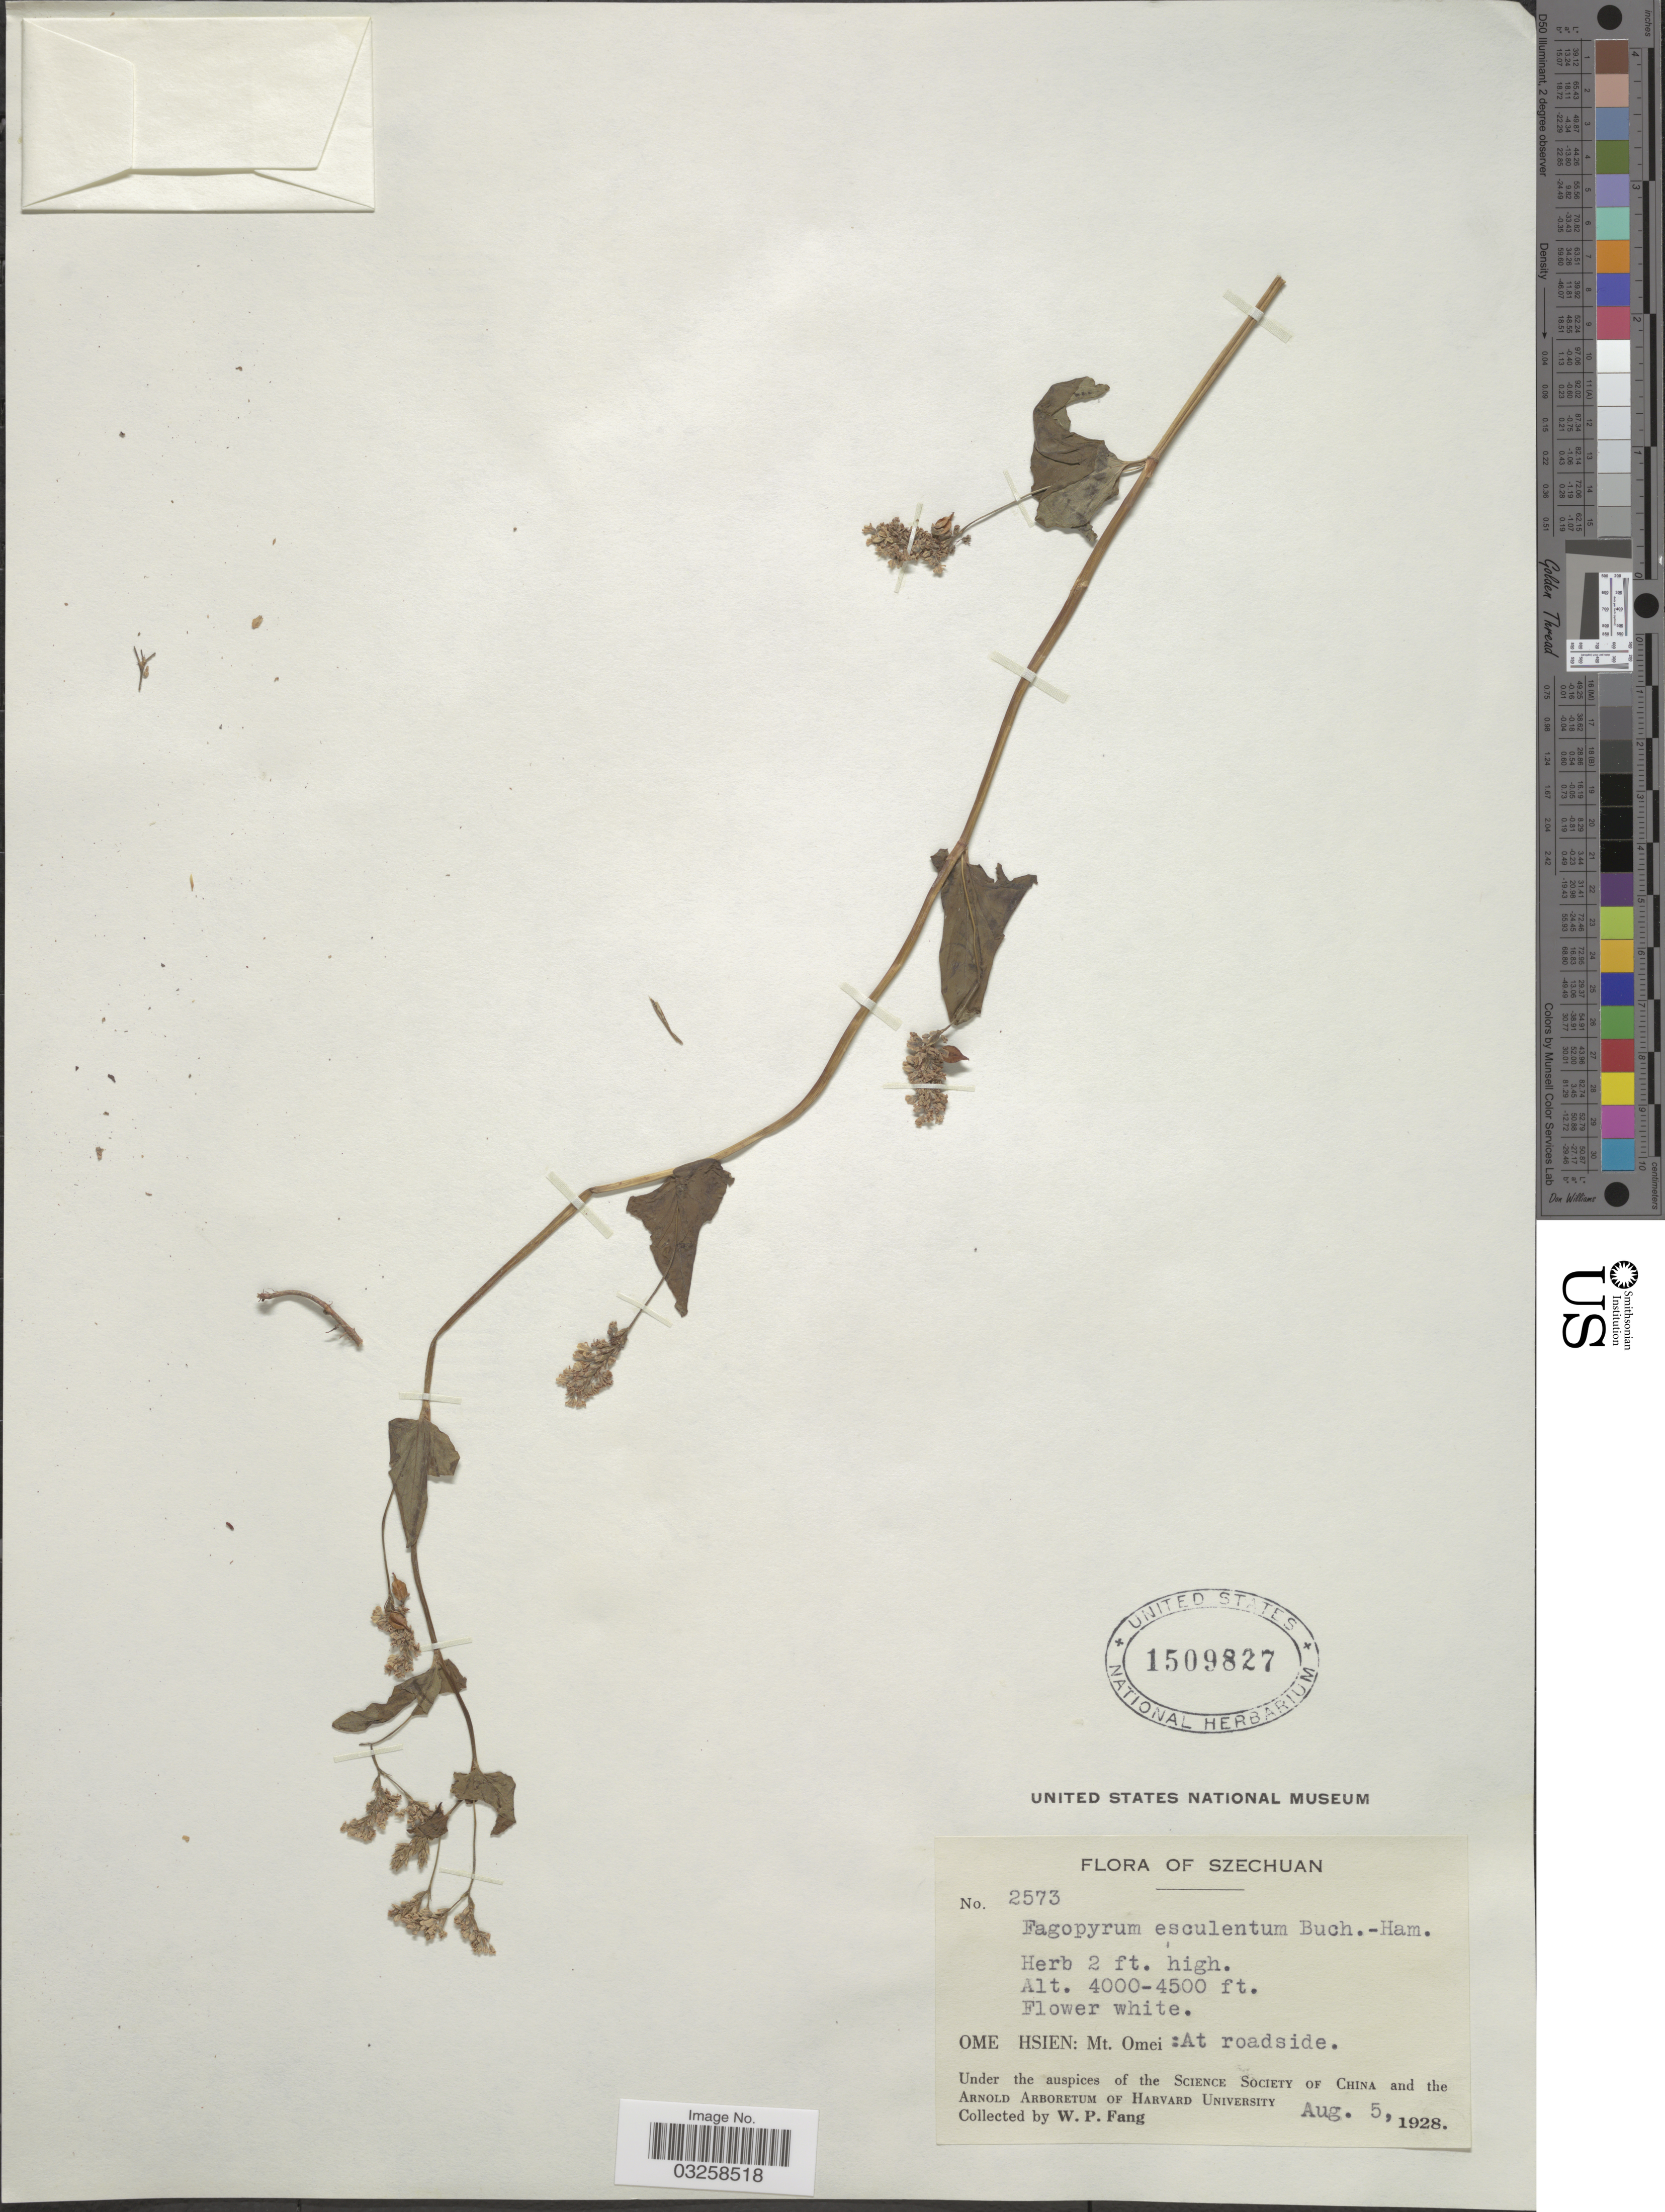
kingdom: Plantae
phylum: Tracheophyta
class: Magnoliopsida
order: Caryophyllales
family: Polygonaceae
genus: Polygonum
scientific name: Polygonum fagopyrum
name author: L.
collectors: W. P. Fang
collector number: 2573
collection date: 1928-08-05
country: China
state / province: Sichuan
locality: Szechuan. Ome Hsien: Mt. Omei: At roadside.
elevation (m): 1219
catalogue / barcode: US 1509827